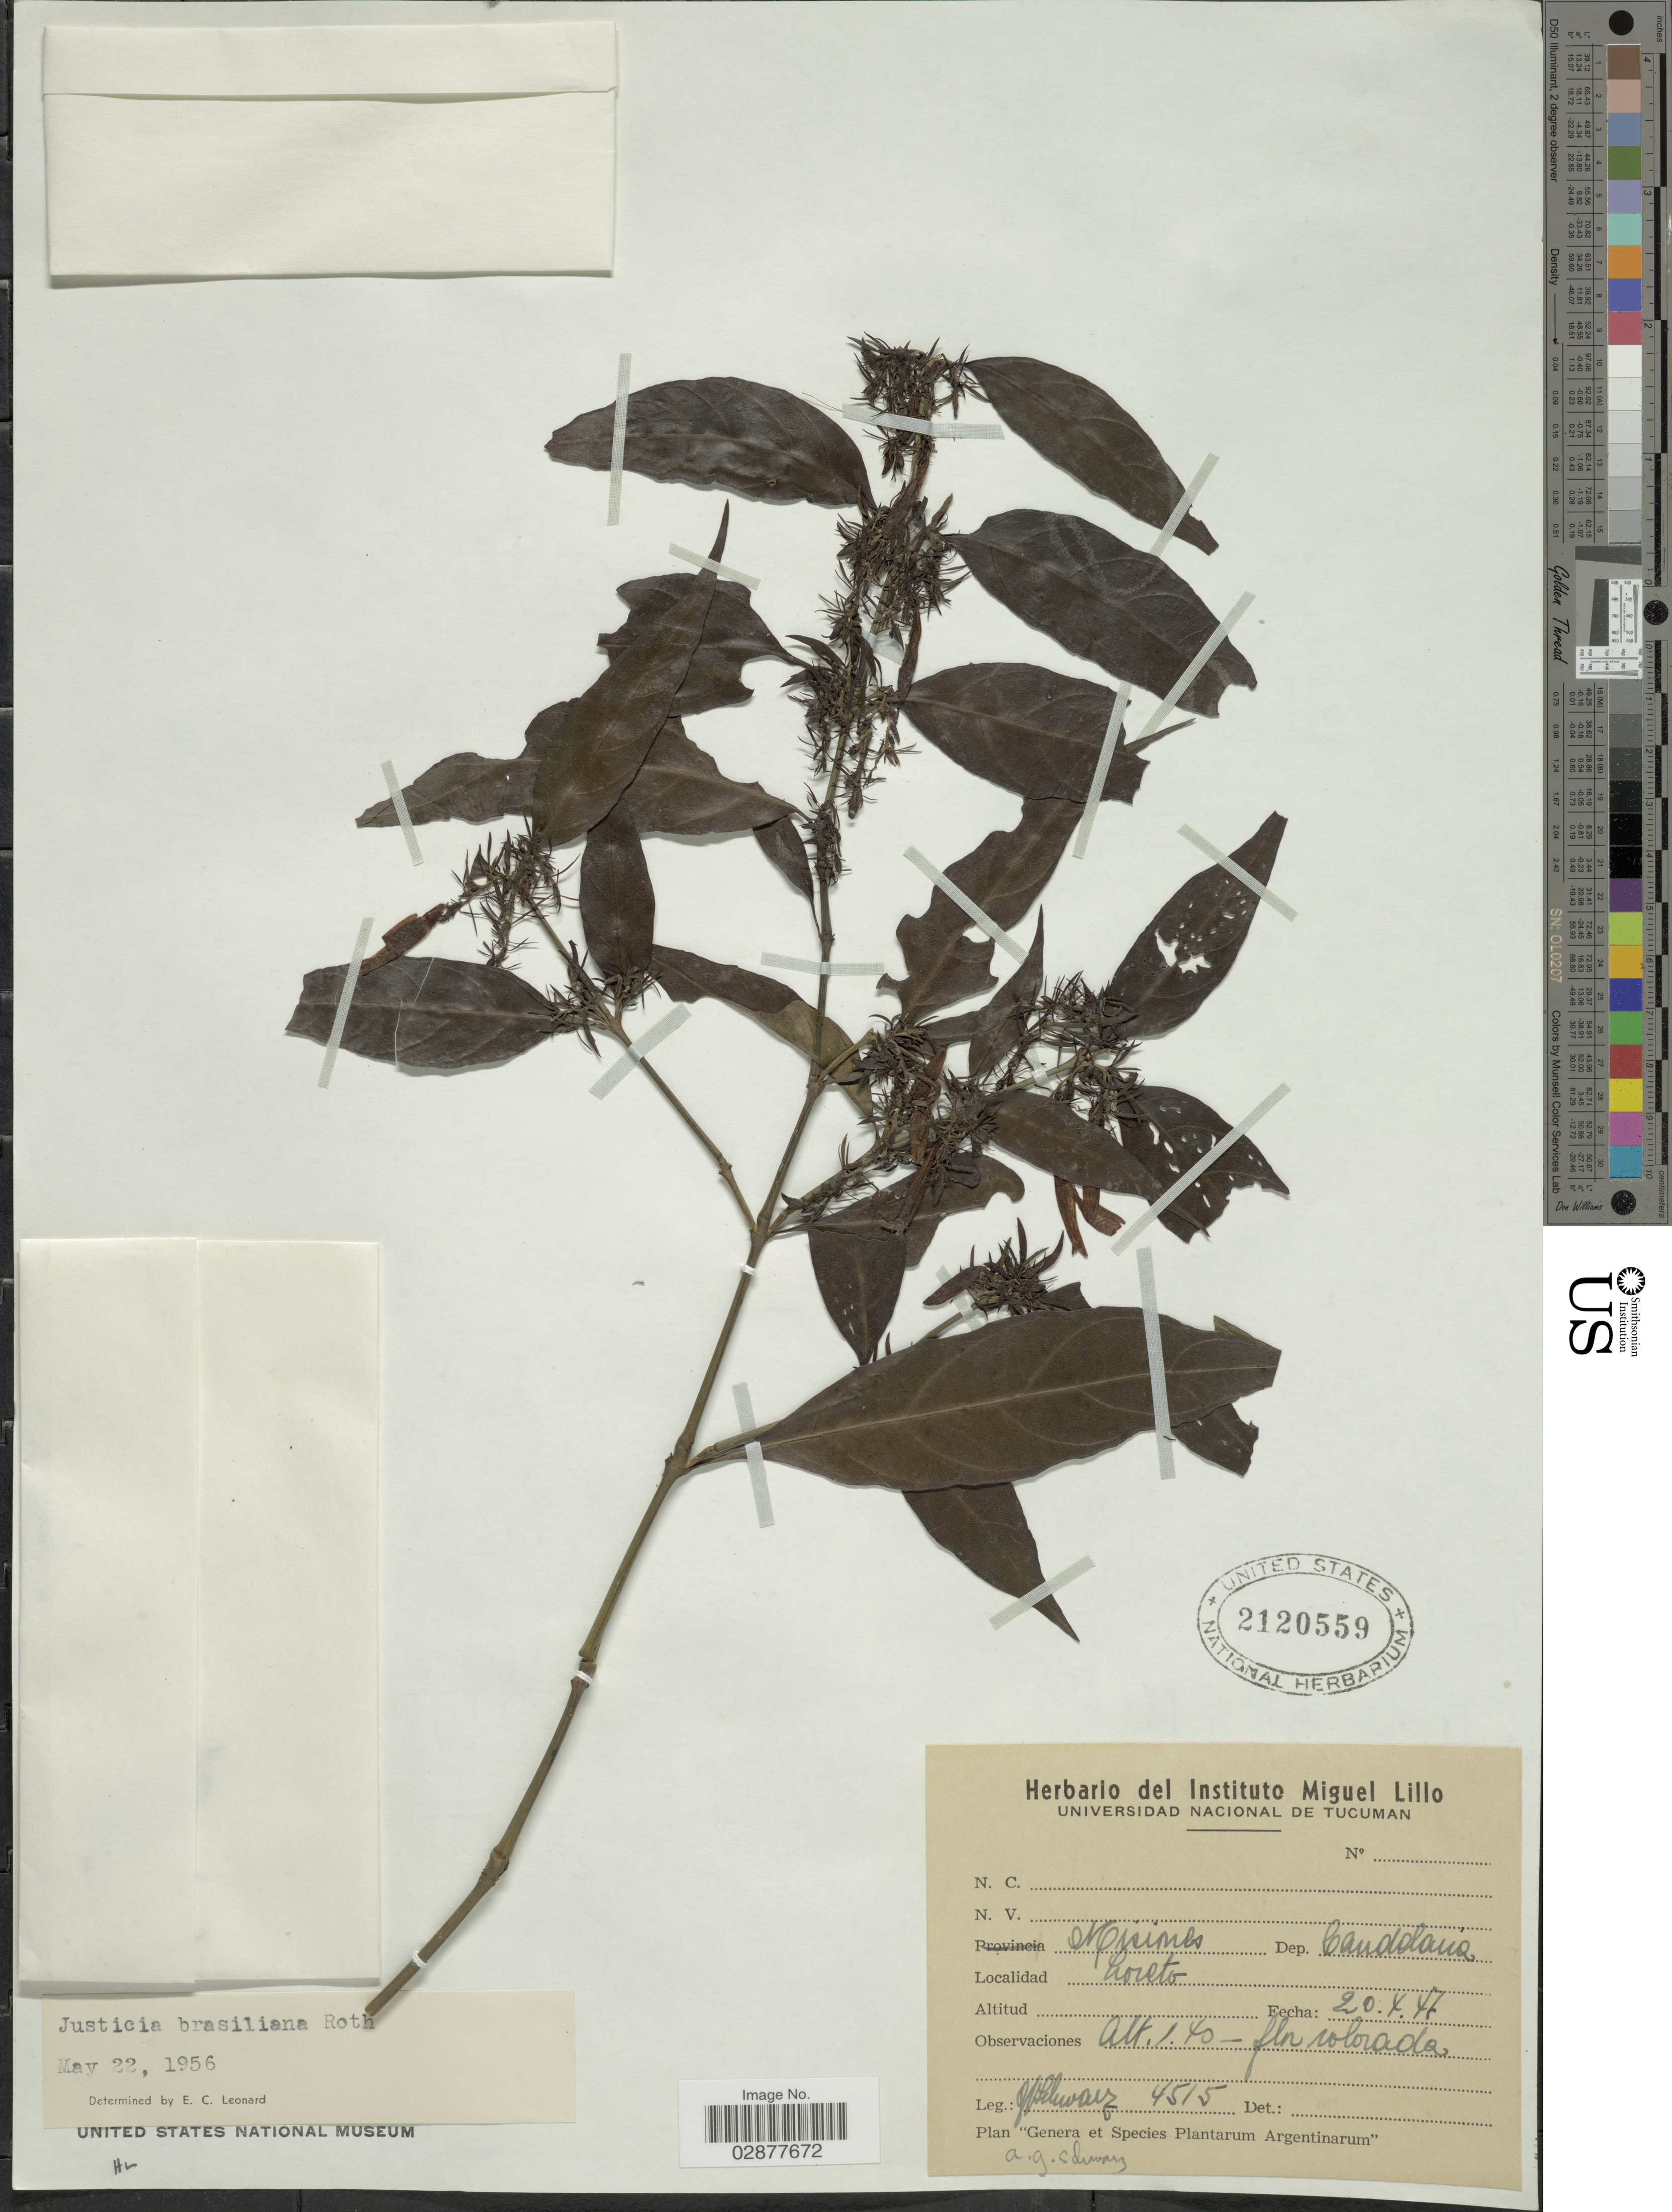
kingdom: Plantae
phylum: Tracheophyta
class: Magnoliopsida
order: Lamiales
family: Acanthaceae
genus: Justicia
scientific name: Justicia brasiliana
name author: Roth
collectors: A. Schwarz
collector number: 4515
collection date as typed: Transcribed d/m/y: 20/4/47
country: Argentina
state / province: Misiones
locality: Dep. Candelaria, Loreto.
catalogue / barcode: US 2120559